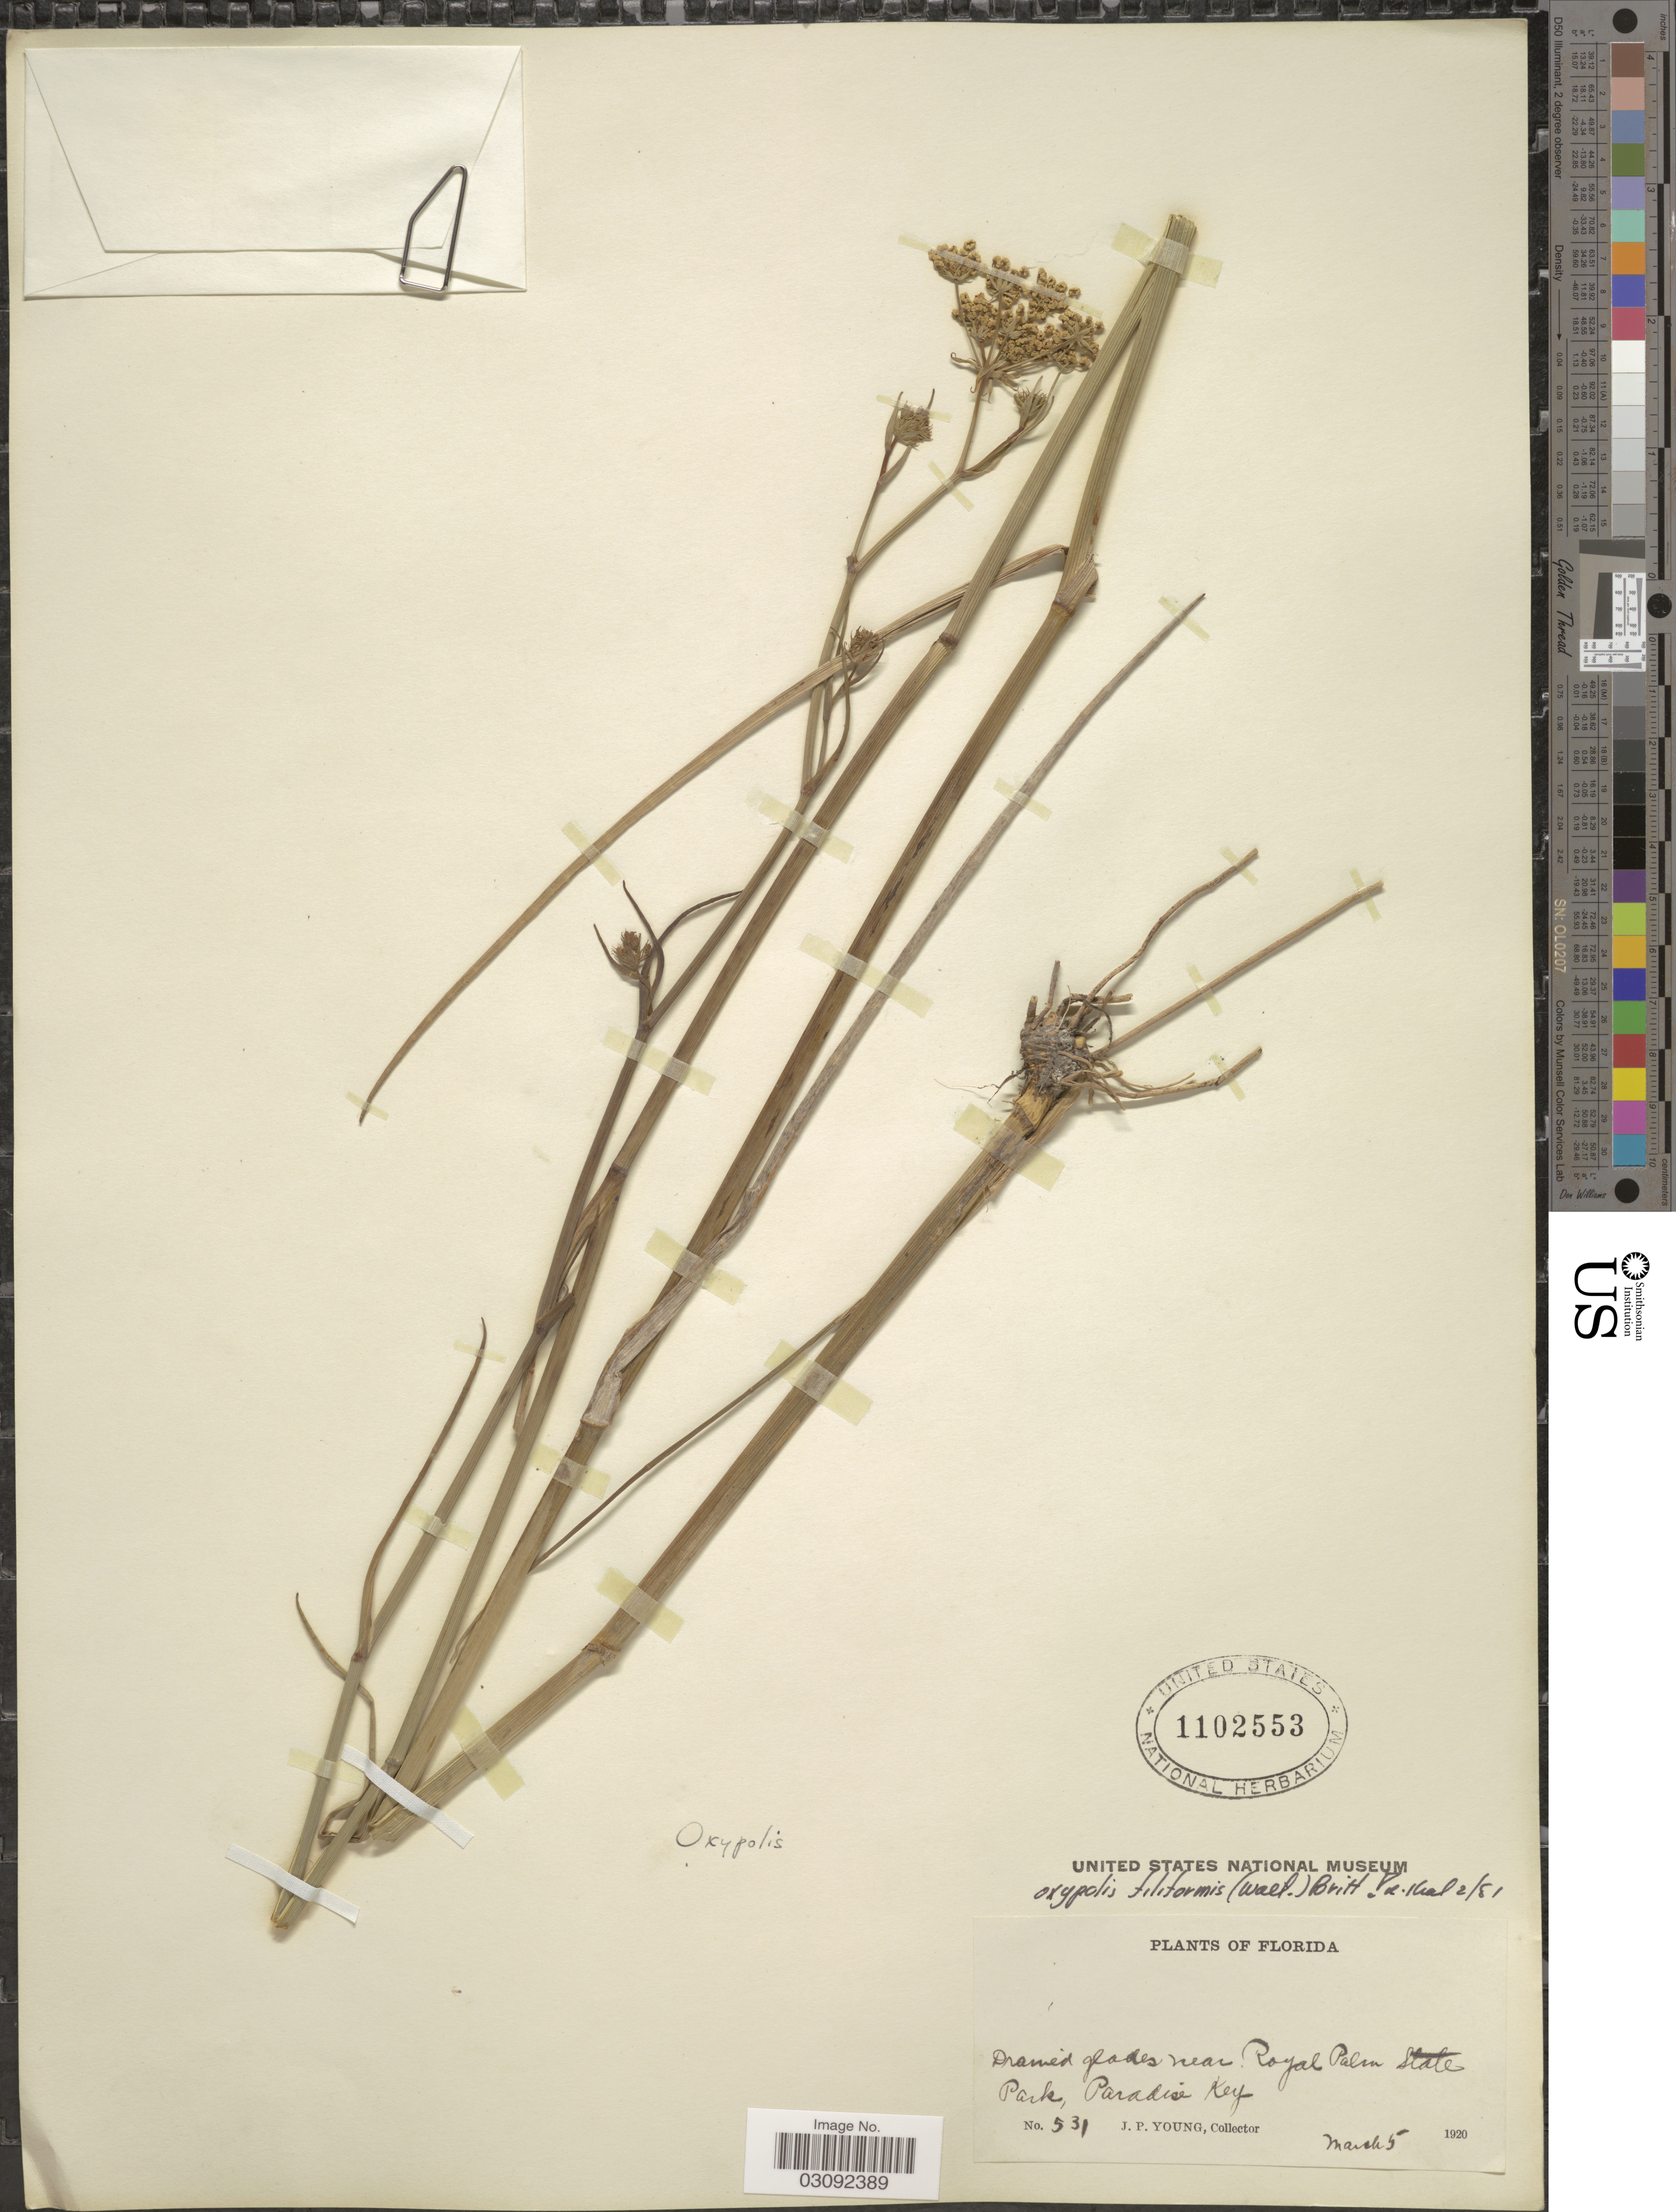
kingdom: Plantae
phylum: Tracheophyta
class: Magnoliopsida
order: Apiales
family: Apiaceae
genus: Oxypolis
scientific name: Oxypolis filiformis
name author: (Walter) Britton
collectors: J. P. Young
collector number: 531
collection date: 1920-03-05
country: United States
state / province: Florida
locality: Drained glades near Royal Palm State Park, Paradise Key.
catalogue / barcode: US 1102553